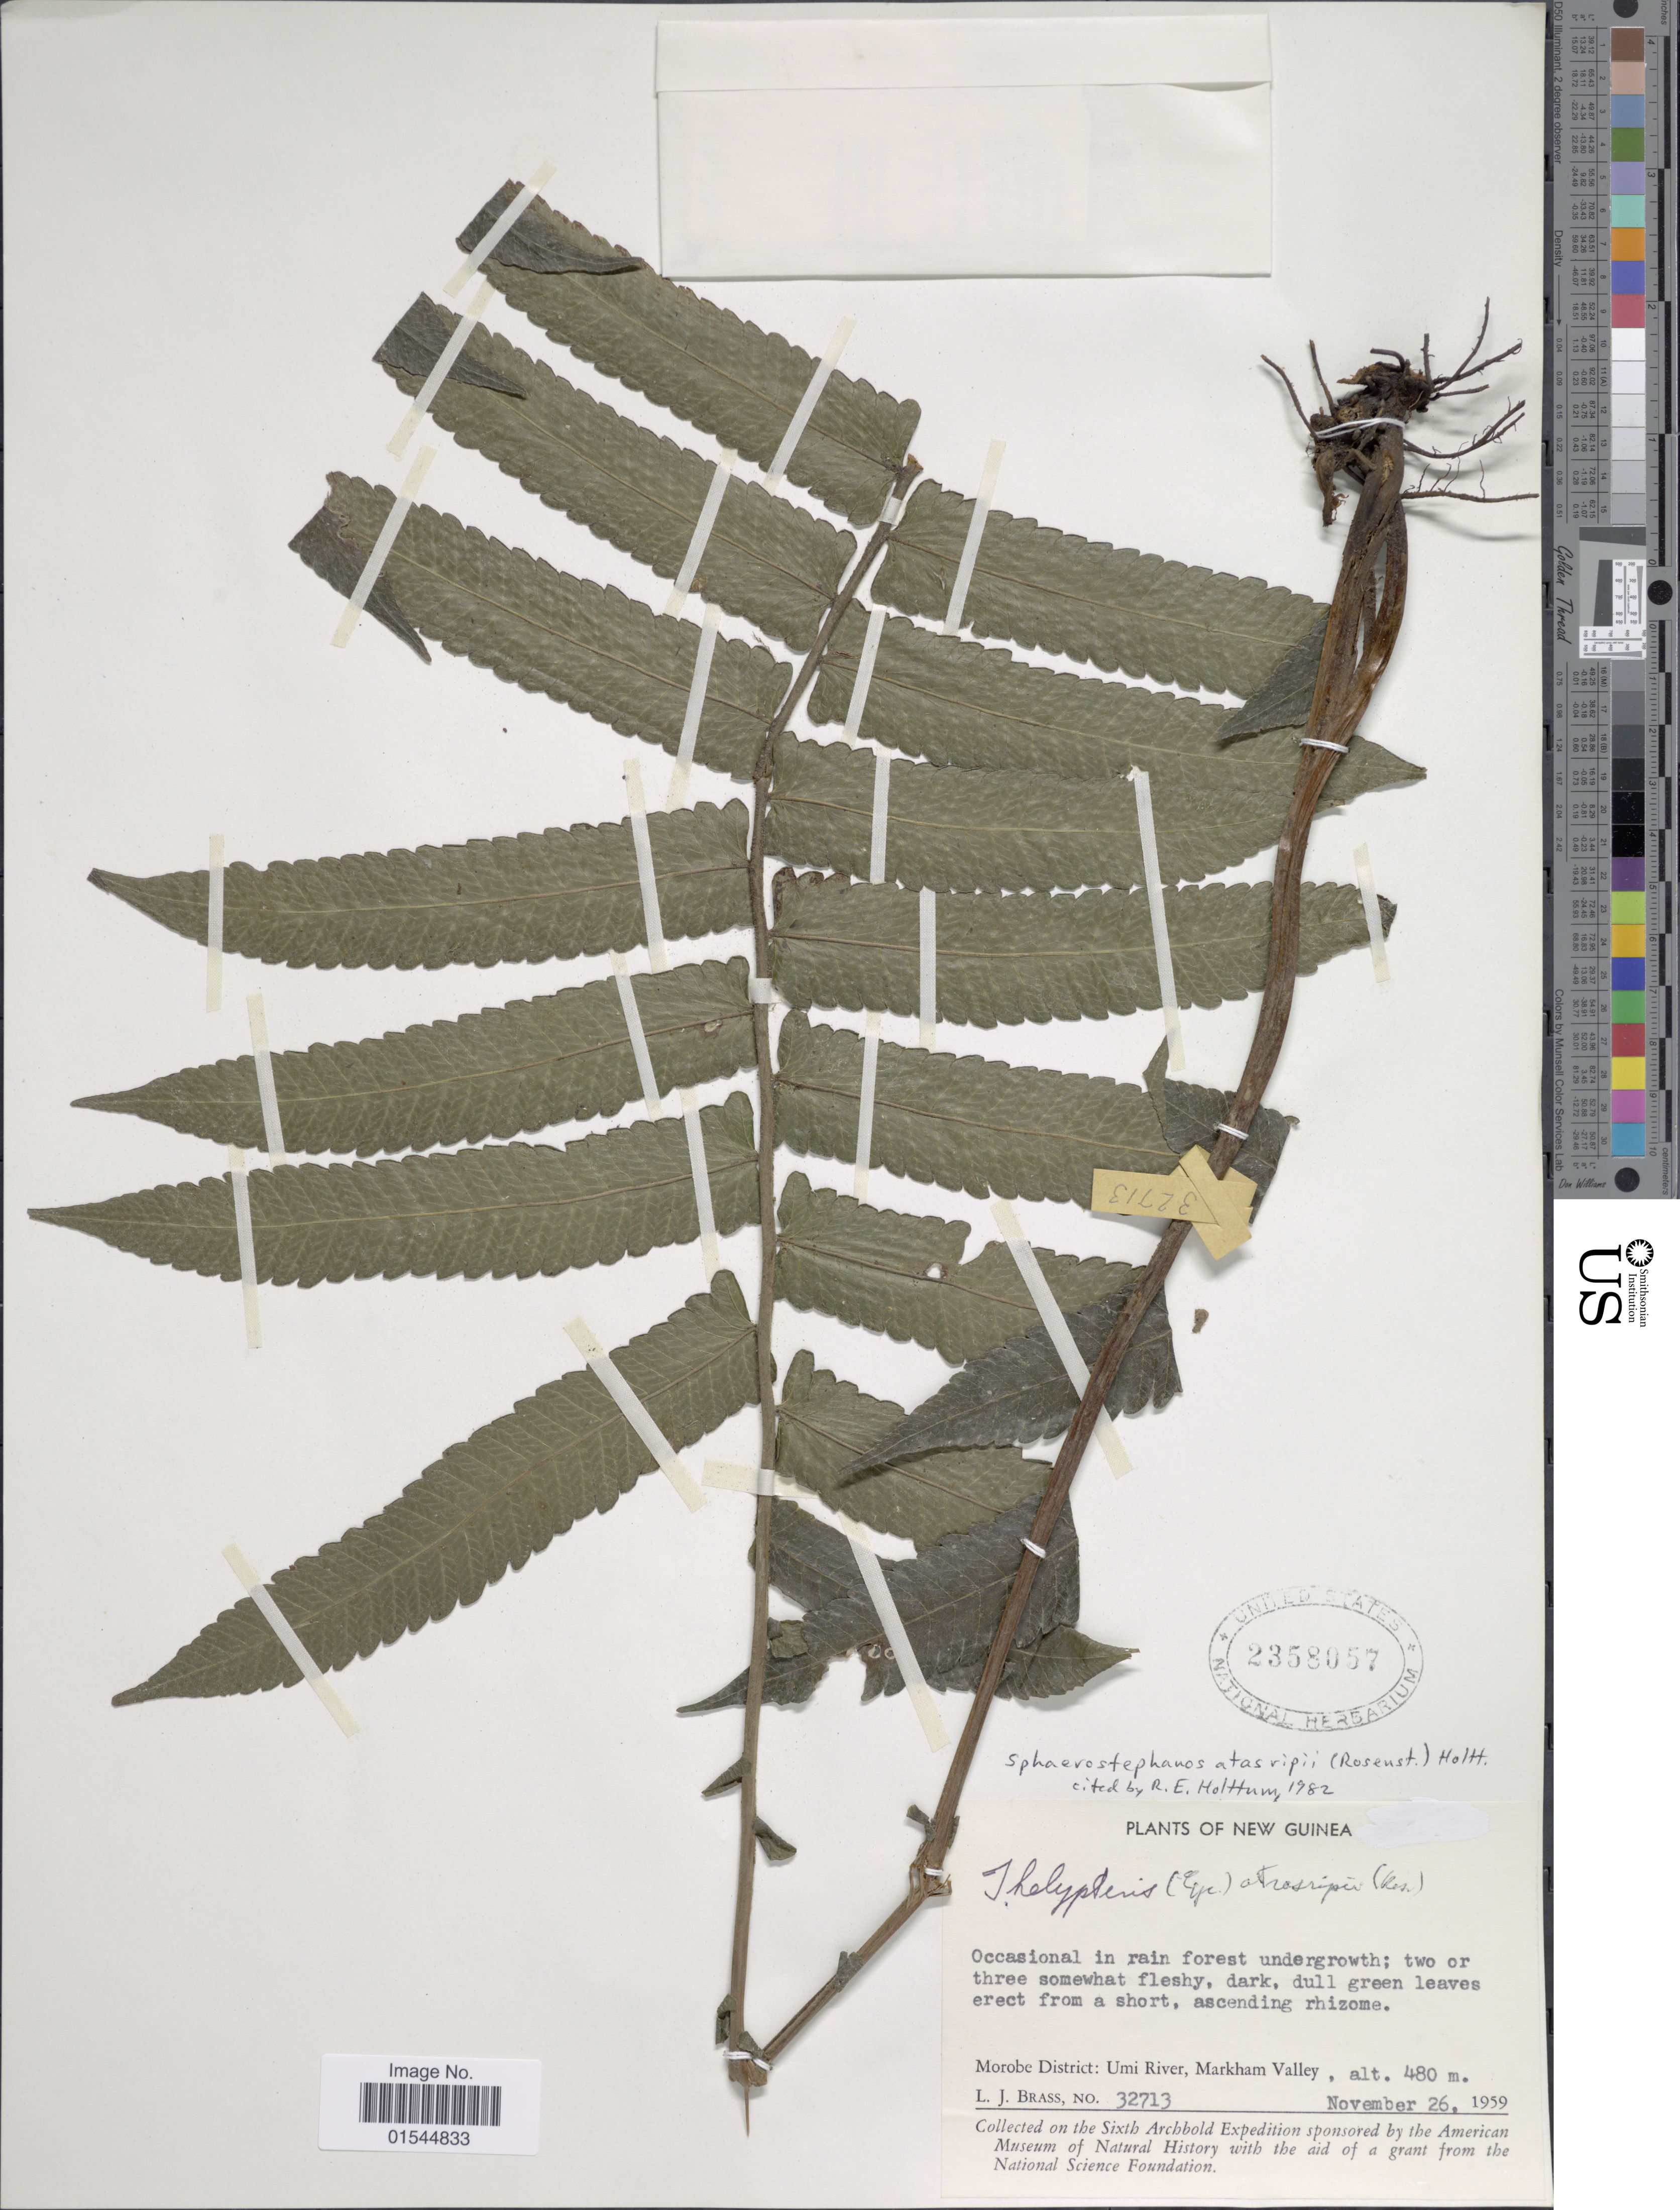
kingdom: Plantae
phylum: Tracheophyta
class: Polypodiopsida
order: Polypodiales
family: Thelypteridaceae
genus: Sphaerostephanos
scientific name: Sphaerostephanos atasripii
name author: (Rosenst.) Holttum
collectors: L. J. Brass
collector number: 32713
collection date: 1959-11-26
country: Papua New Guinea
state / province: Morobe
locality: New Guinea, Morobe District: Umi River, Markham Valley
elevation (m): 480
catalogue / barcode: US 2358057